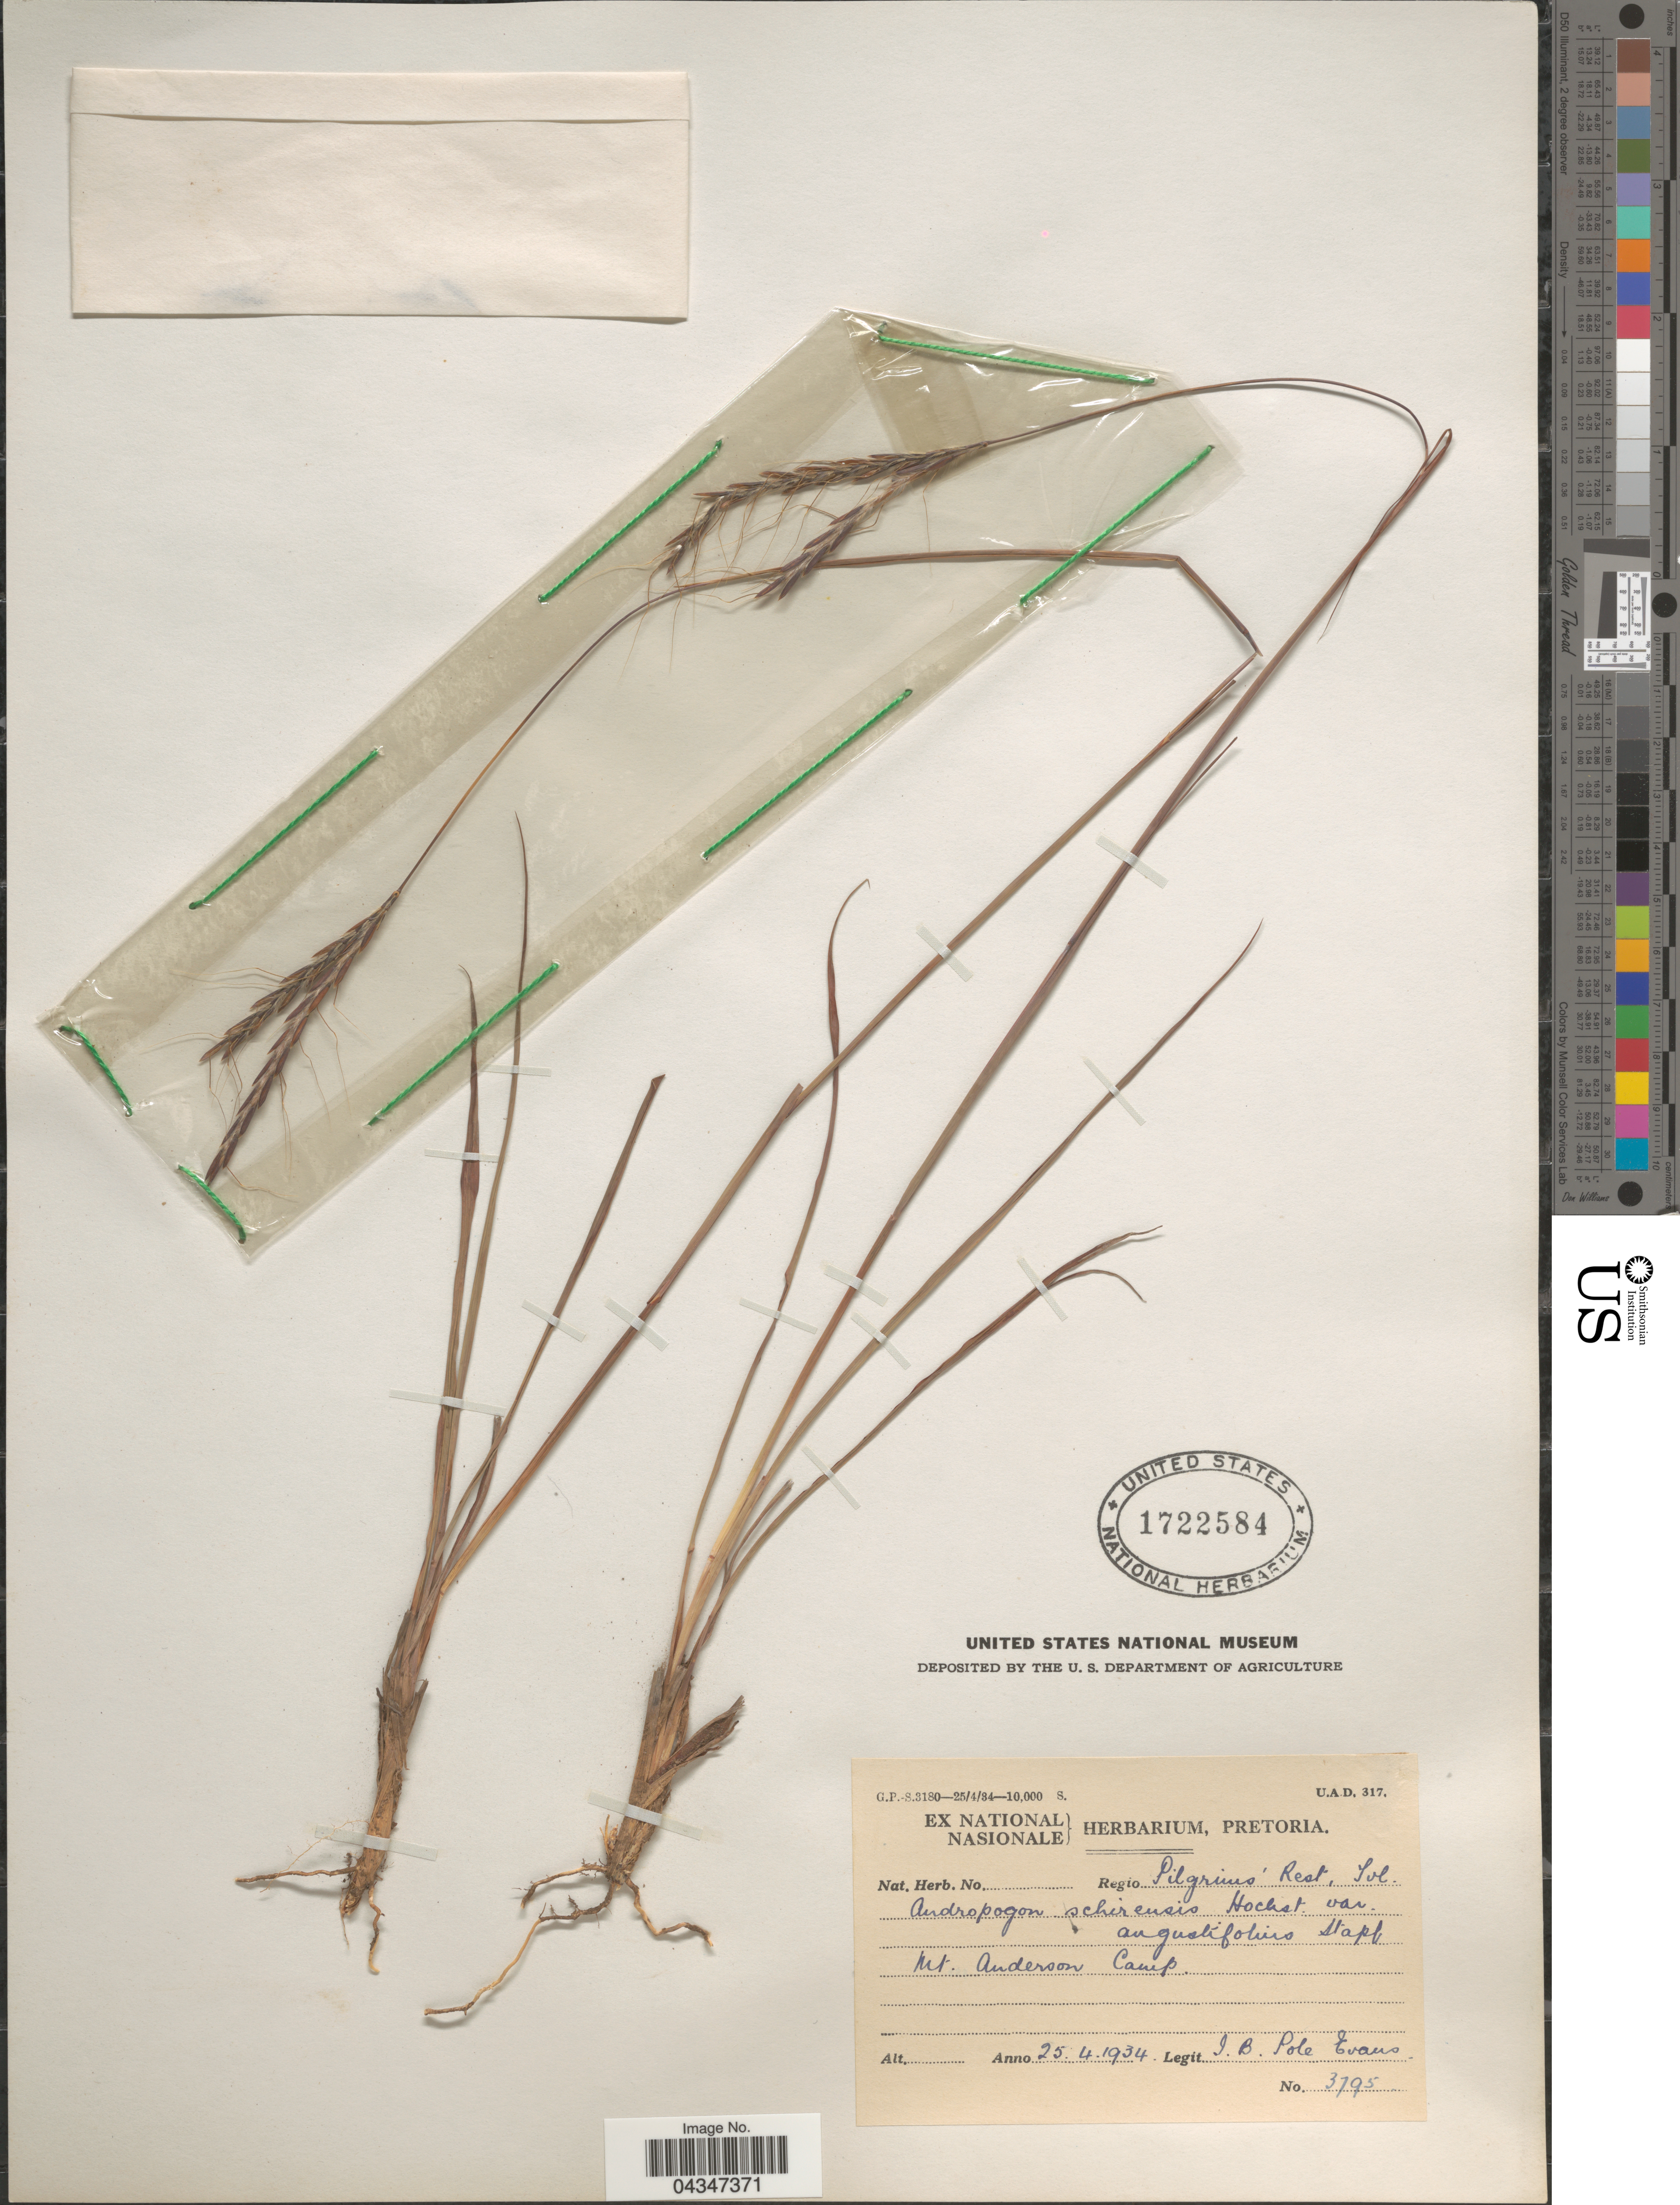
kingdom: Plantae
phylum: Tracheophyta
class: Liliopsida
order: Poales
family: Poaceae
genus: Andropogon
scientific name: Andropogon schirensis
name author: Hochst. ex A. Rich.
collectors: I. B. Pole-Evans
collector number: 3795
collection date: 1934-04-25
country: South Africa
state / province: Mpumalanga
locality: Regio Pilgrims' Rest, Tvl. Mt. Anderson Camp.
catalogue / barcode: US 1722584